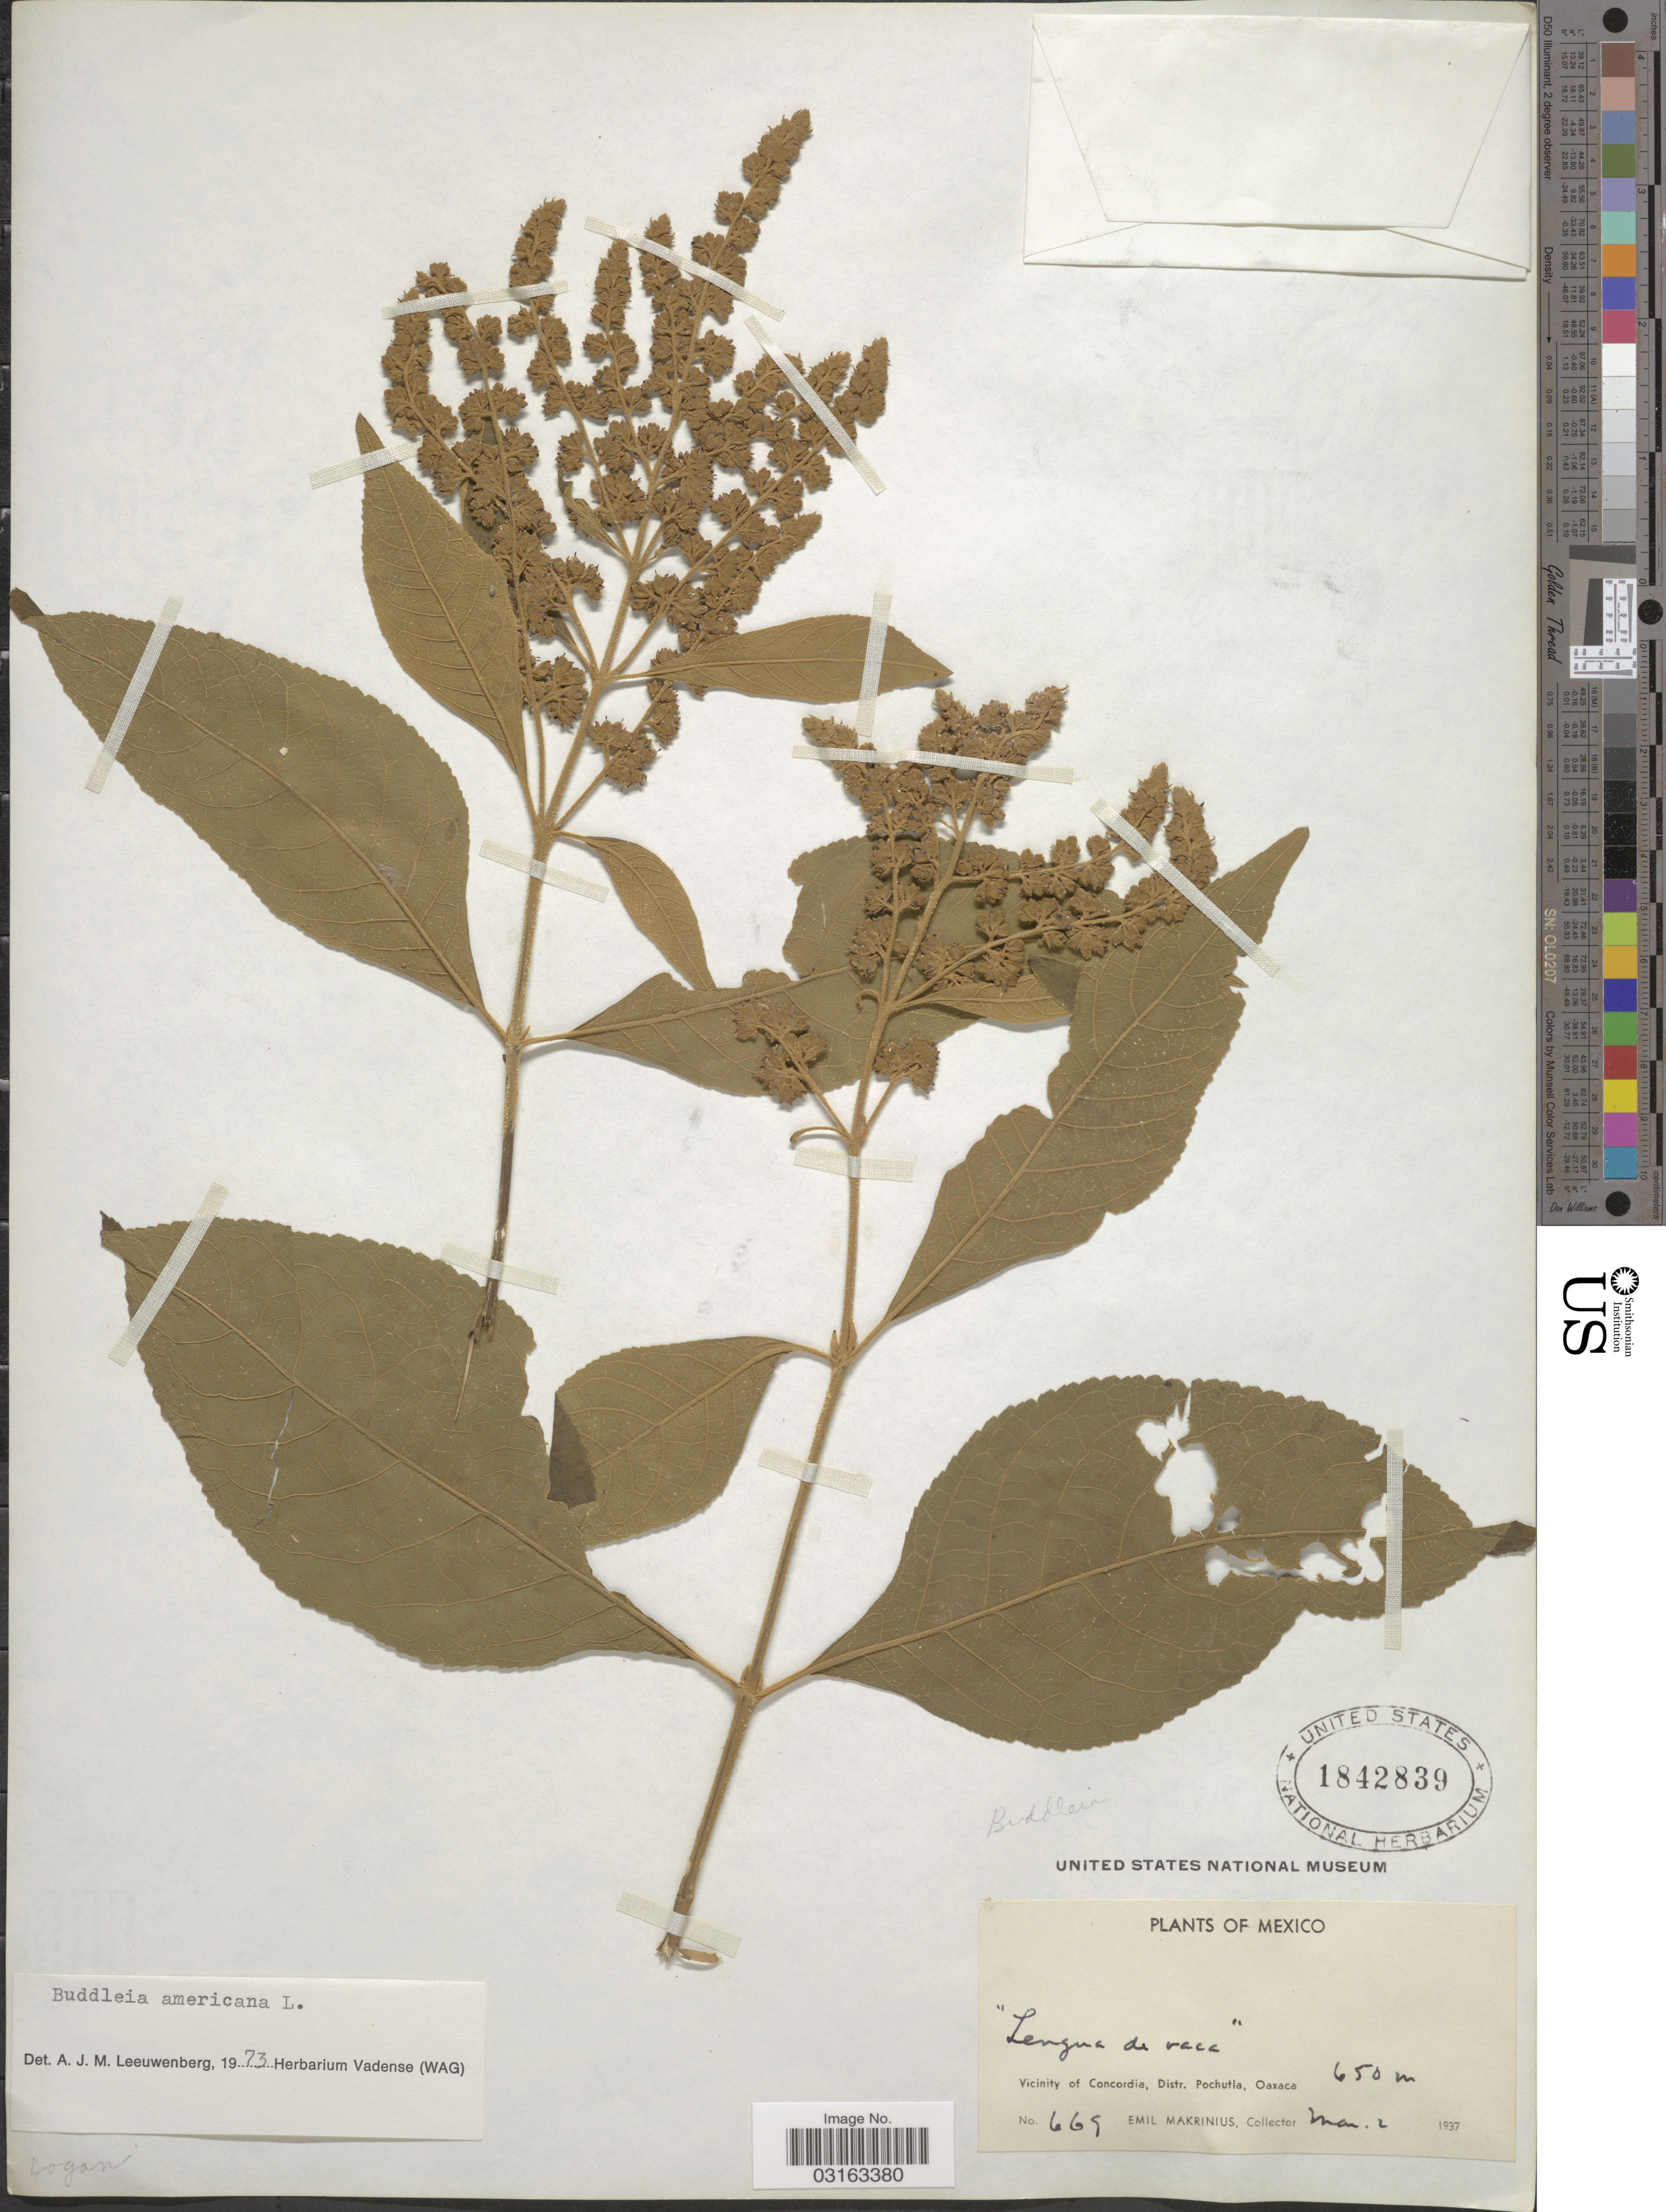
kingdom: Plantae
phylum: Tracheophyta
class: Magnoliopsida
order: Lamiales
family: Scrophulariaceae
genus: Buddleja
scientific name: Buddleja americana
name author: L.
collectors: E. Makrinius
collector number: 669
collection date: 1937-03-02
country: Mexico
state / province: Oaxaca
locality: Vicinity of Concordia, Distr. Pochutla.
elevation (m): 650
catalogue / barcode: US 1842839